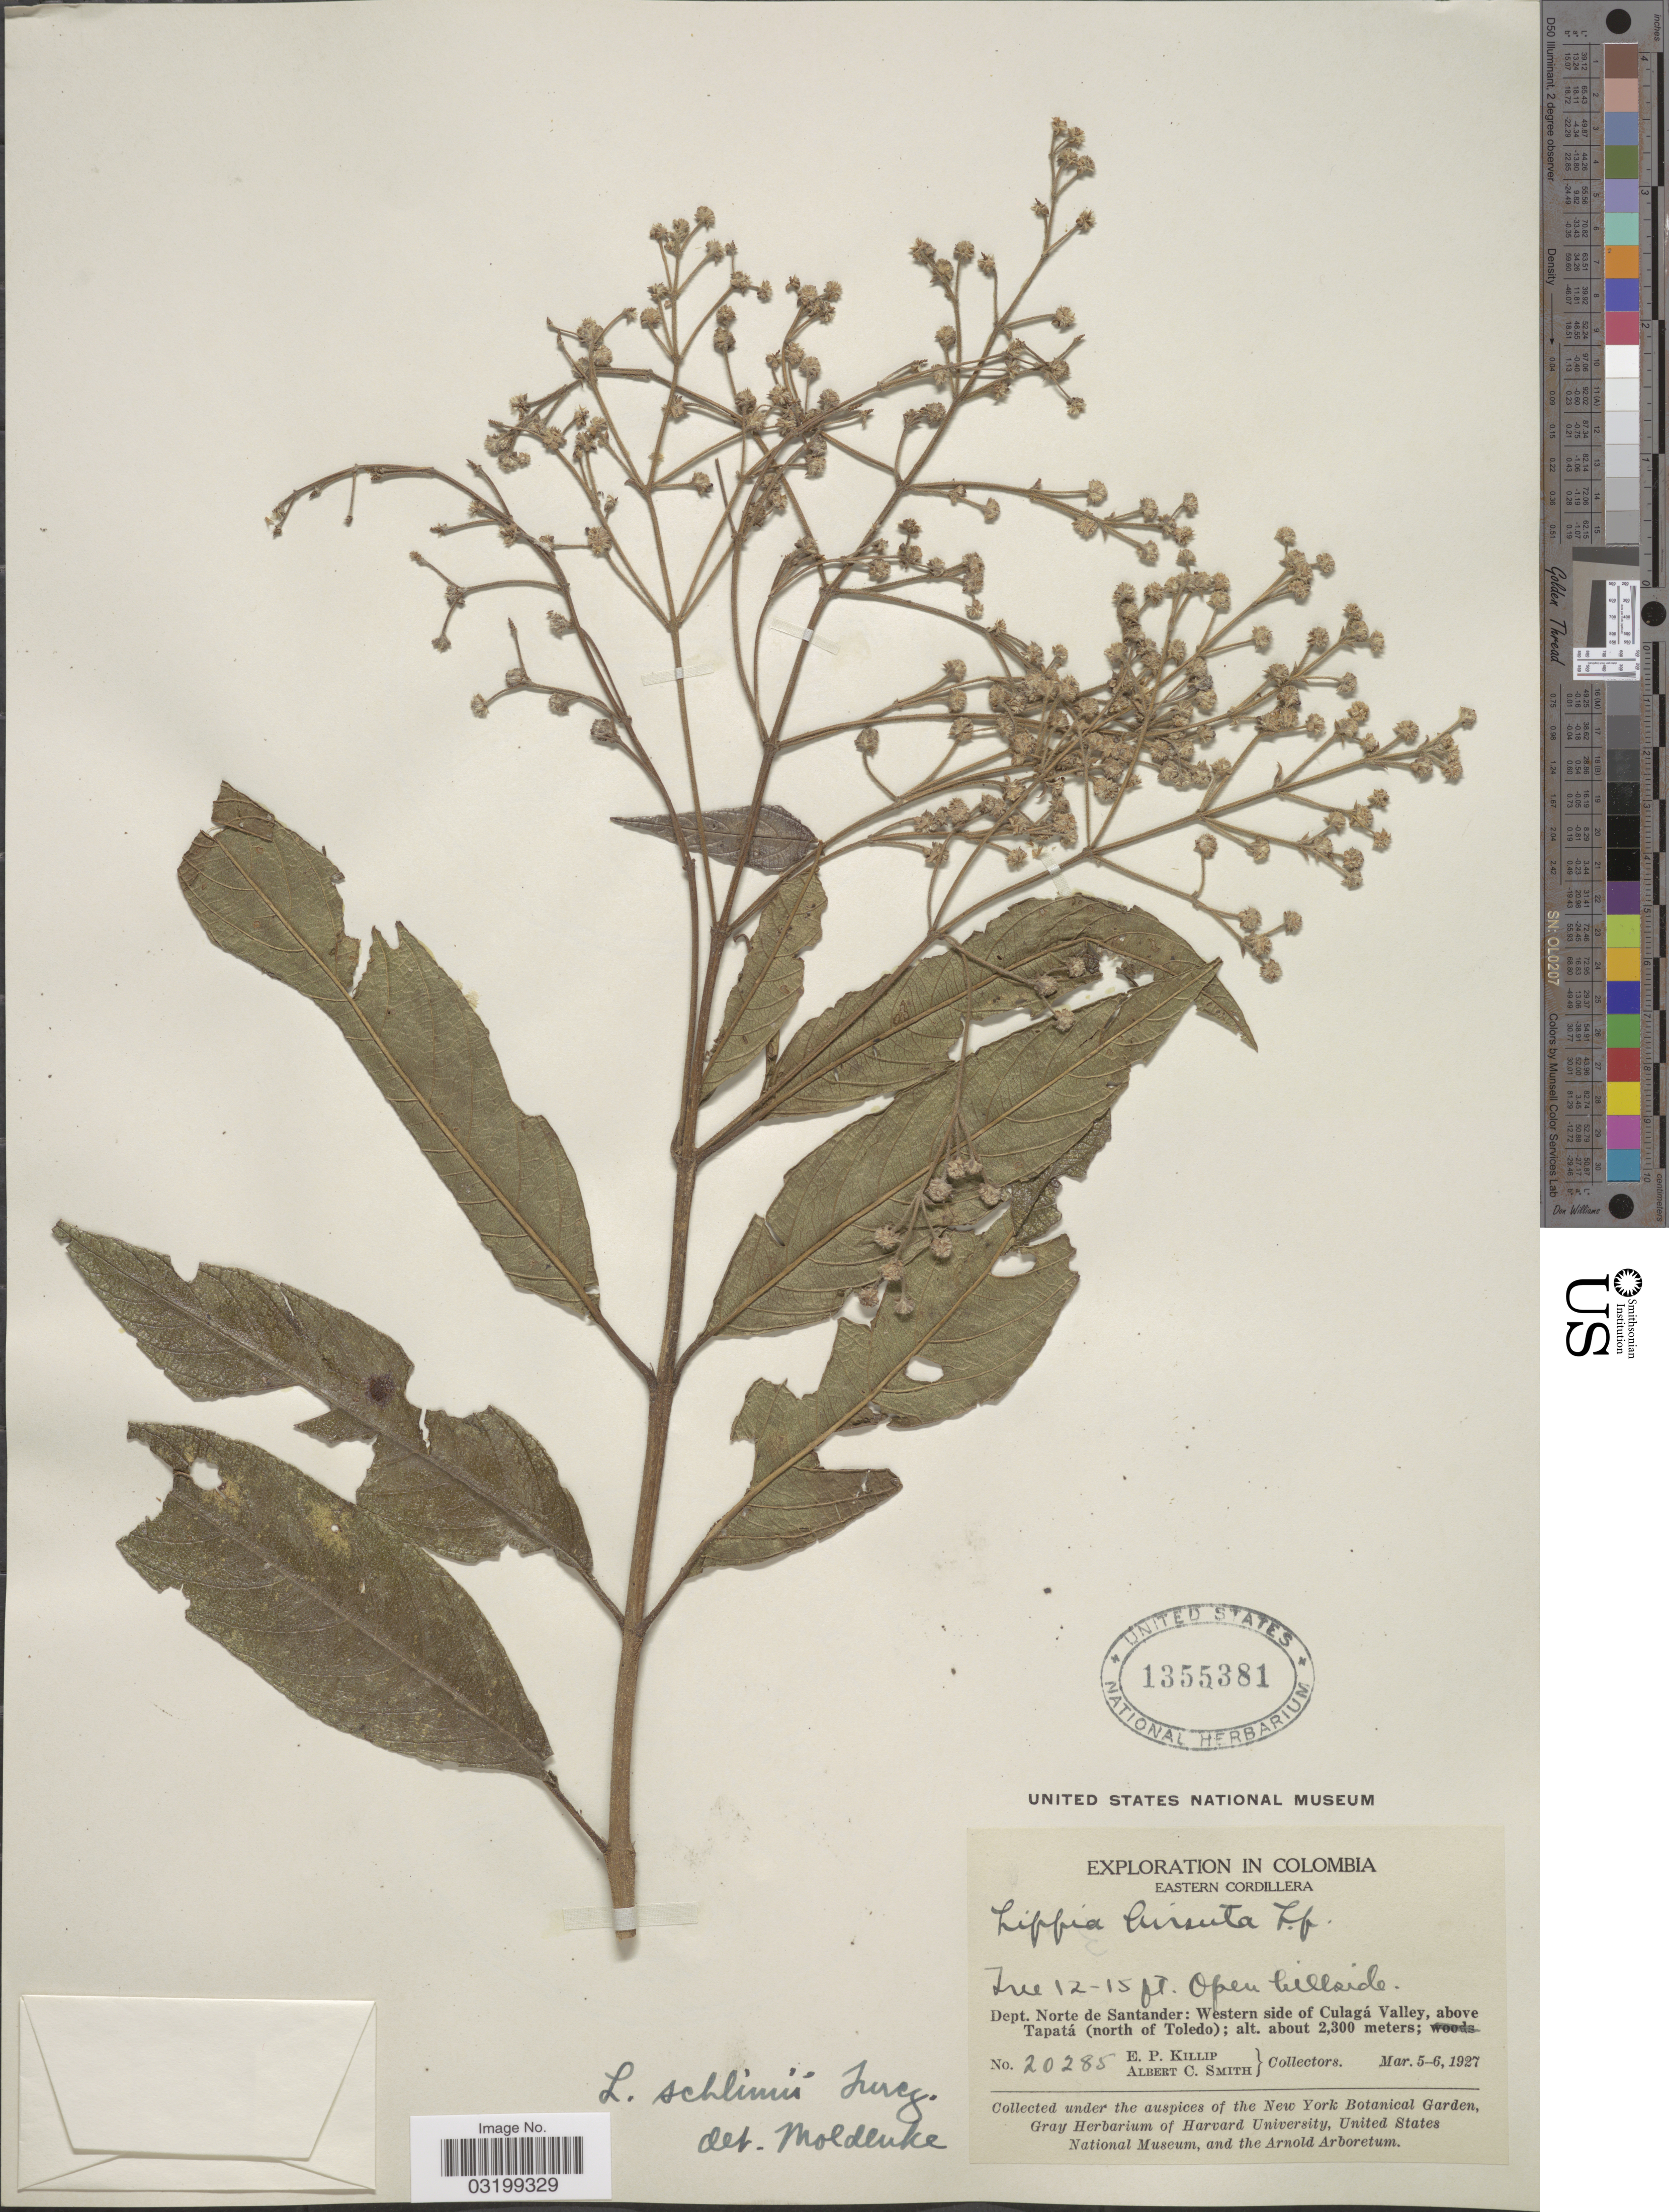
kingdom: Plantae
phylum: Tracheophyta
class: Magnoliopsida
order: Lamiales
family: Verbenaceae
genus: Lippia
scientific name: Lippia schlimii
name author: Turcz.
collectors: E. P. Killip & A. C. Smith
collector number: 20285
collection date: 1927-03-05/1927-03-06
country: Colombia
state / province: Norte de Santander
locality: Eastern Cordillera. Dept. Norte de Santander: Western side of Culagá Valley, above Tapatá (north of Toledo).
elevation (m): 2300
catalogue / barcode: US 1355381